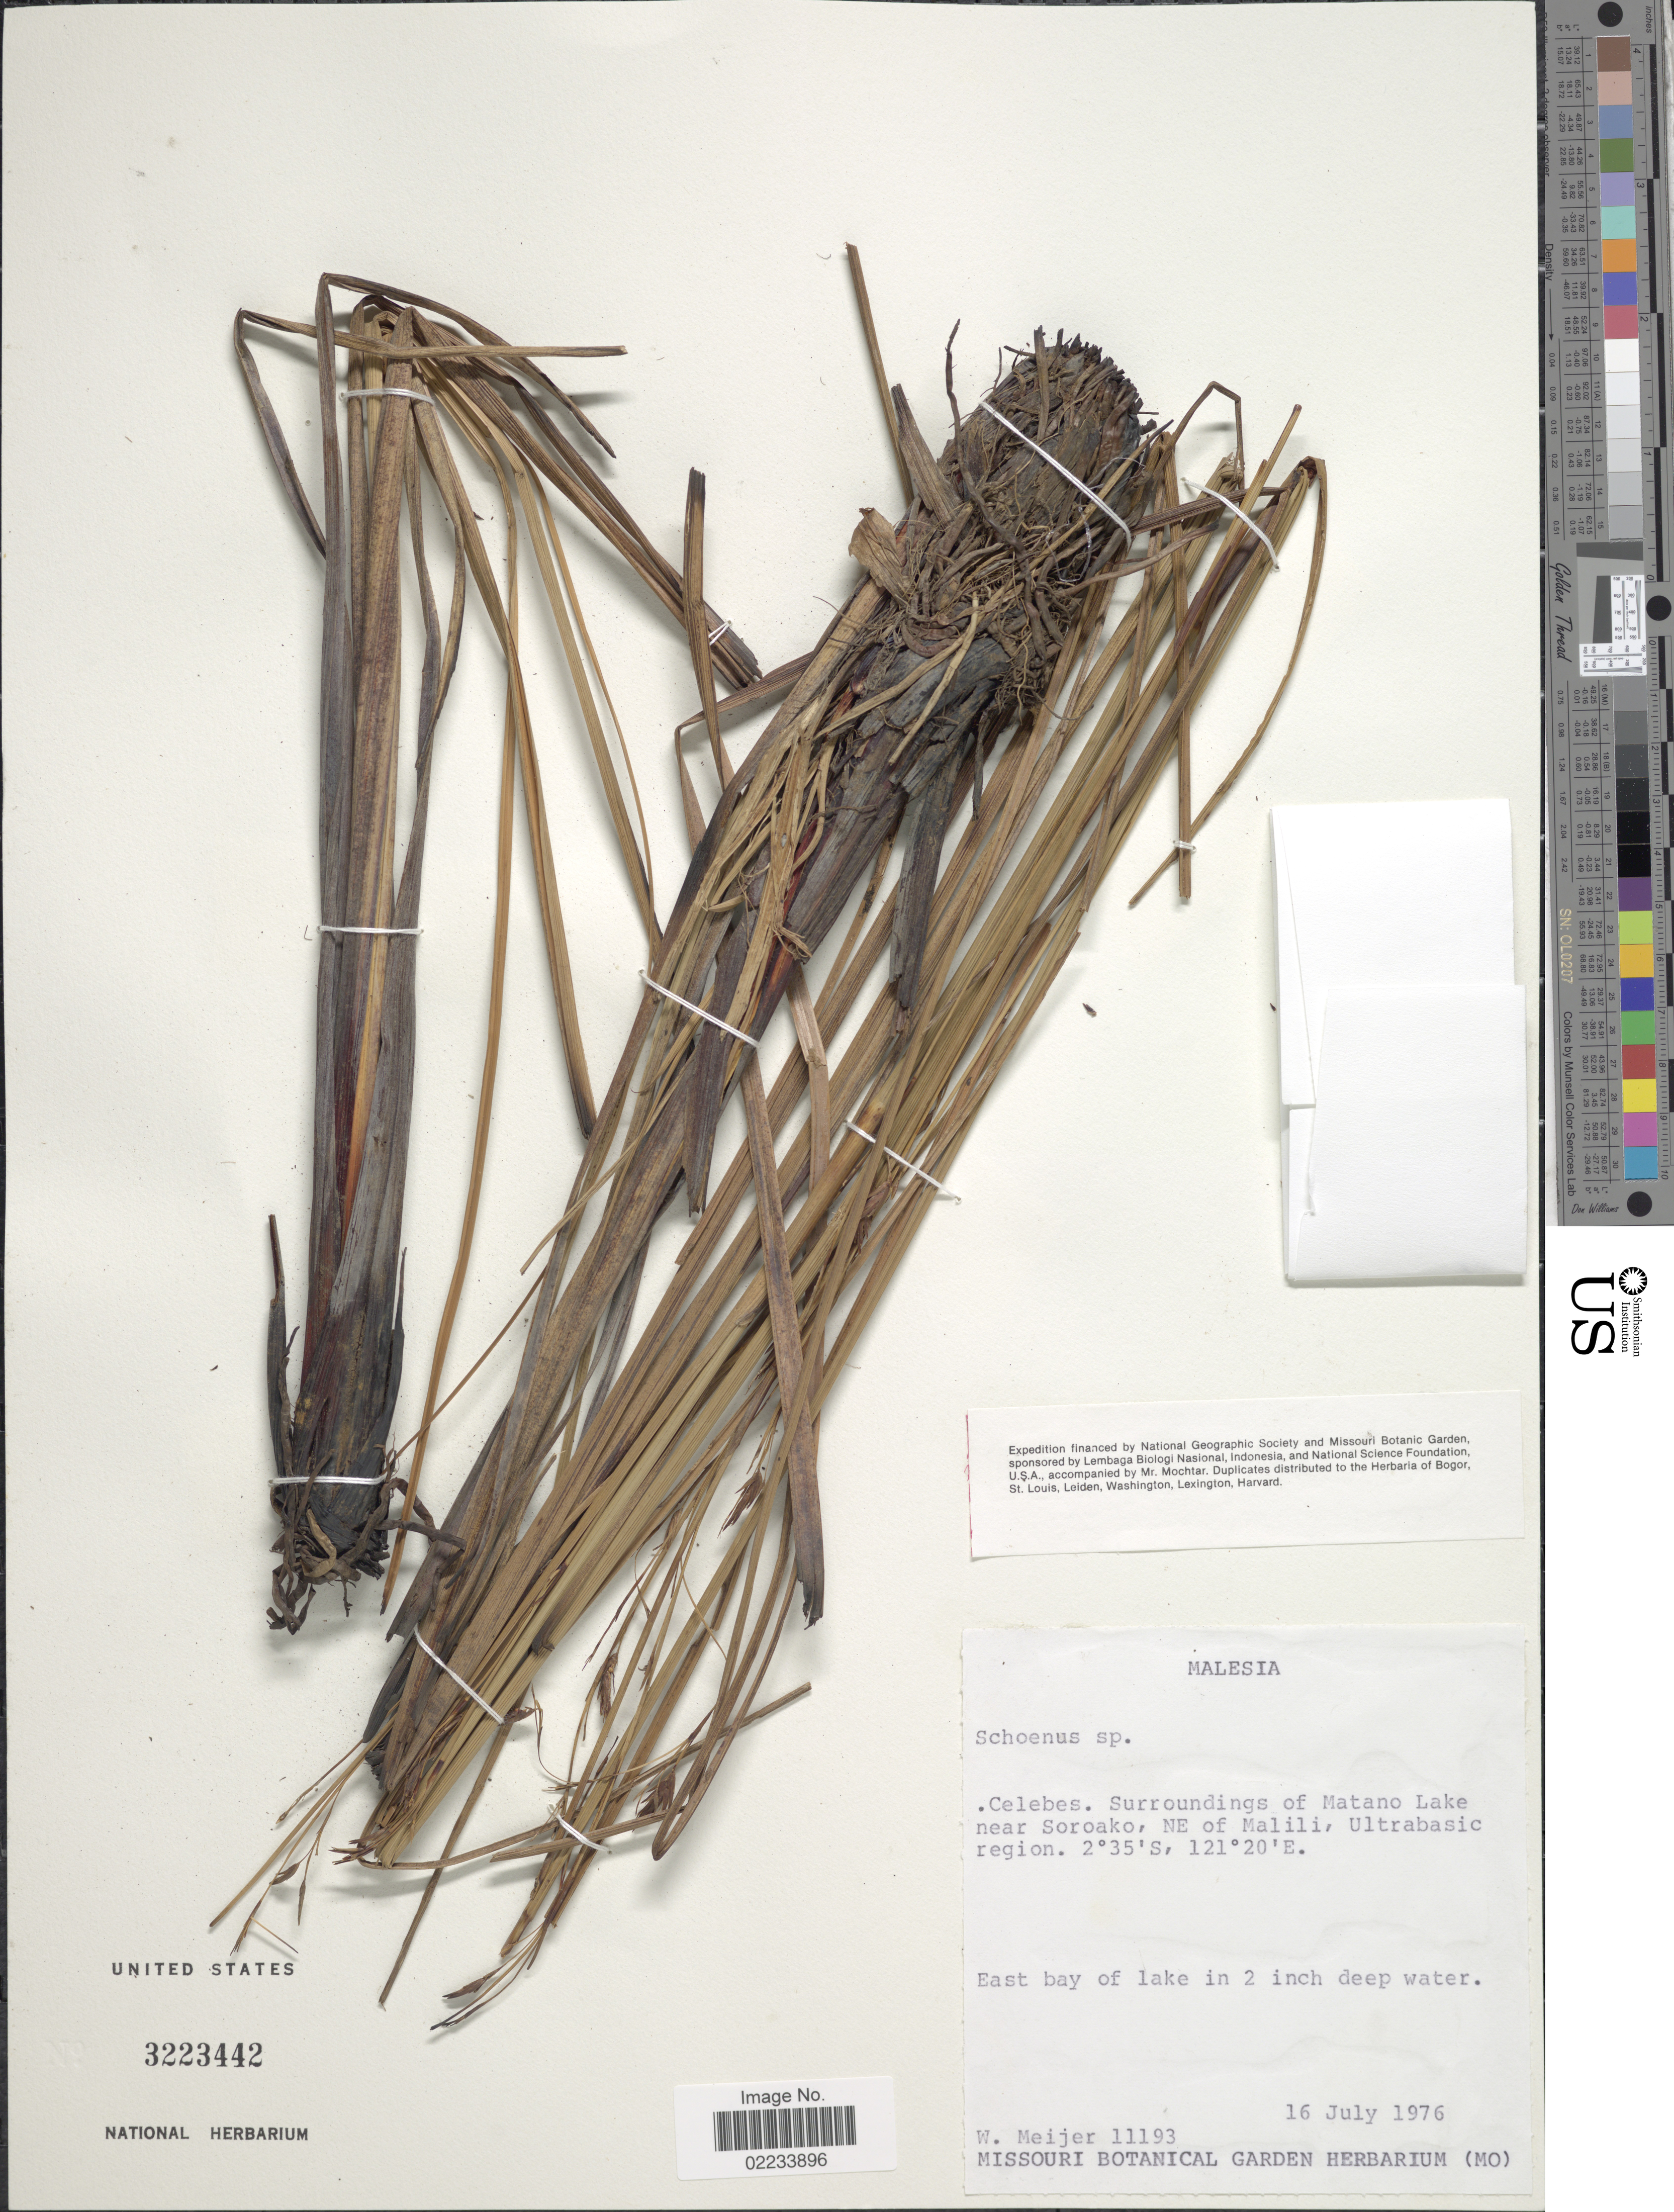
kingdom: Plantae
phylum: Tracheophyta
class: Liliopsida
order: Poales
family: Cyperaceae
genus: Schoenus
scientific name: Schoenus sp.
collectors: W. Meijer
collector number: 11193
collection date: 1976-07-16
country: Malaysia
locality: Celebes. Surroundings of Matano Lake near Soroako, NE of Malili, Ultrabasic region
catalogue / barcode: US 3223442